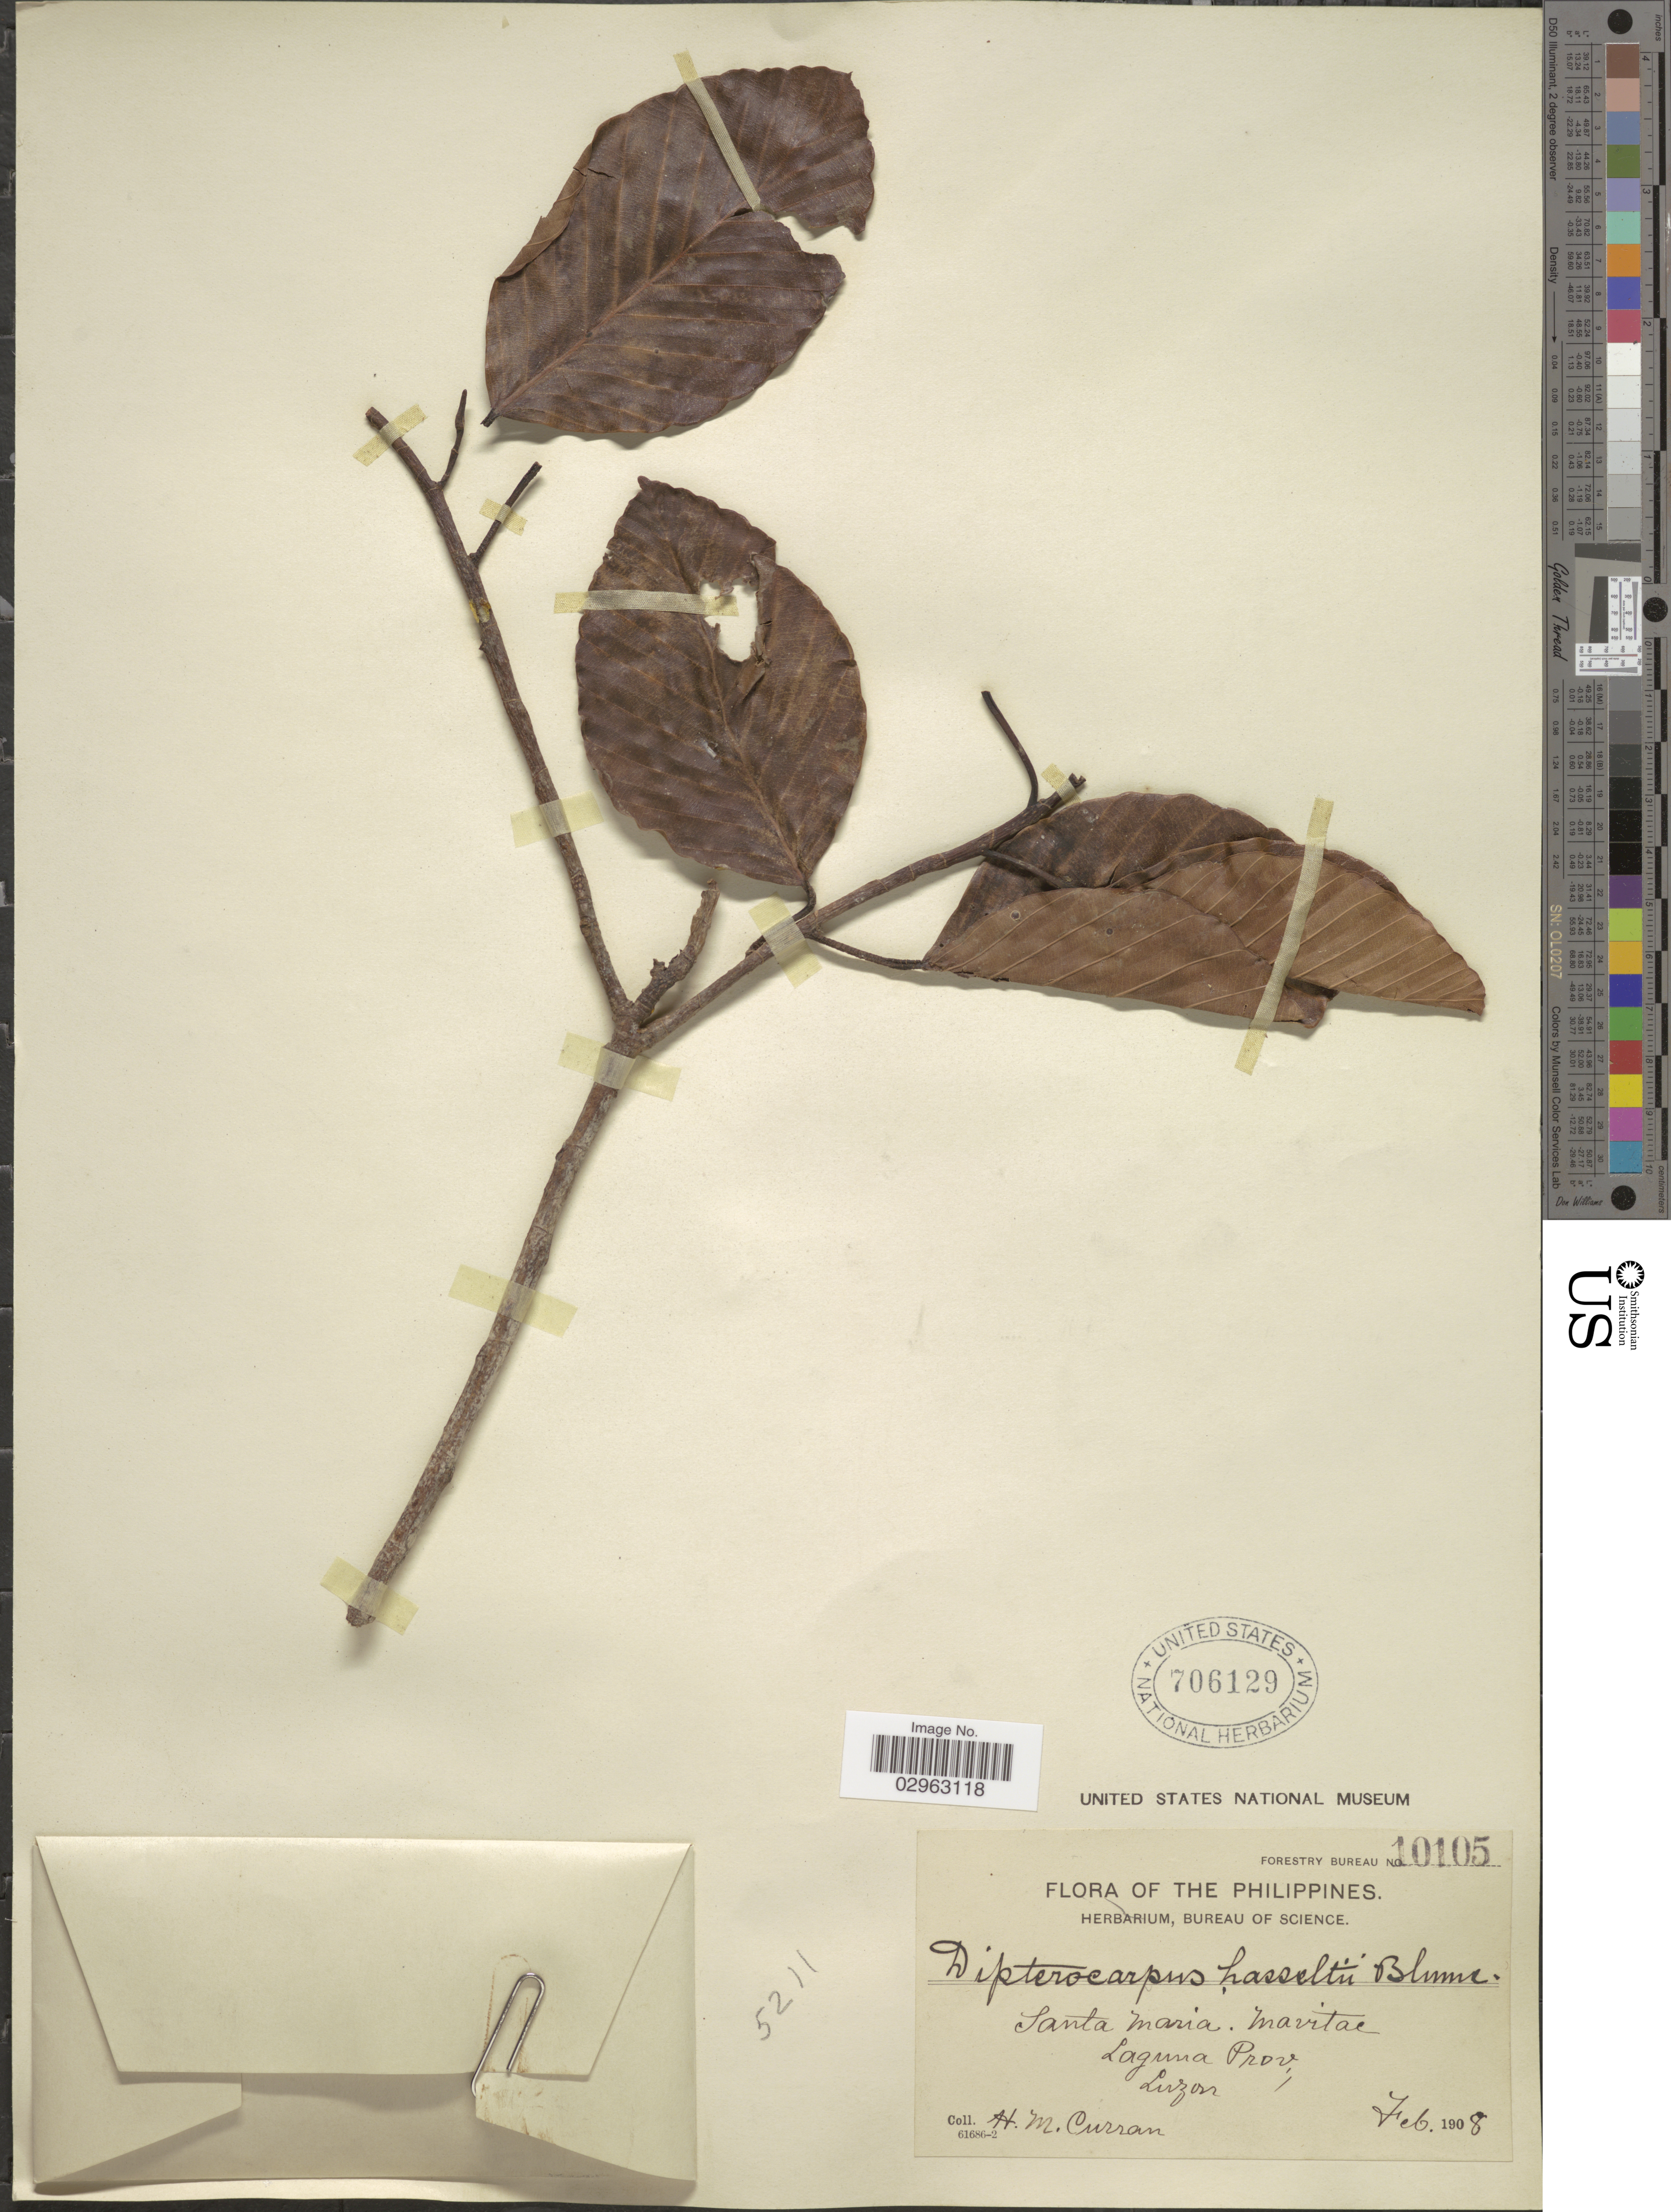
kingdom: Plantae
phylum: Tracheophyta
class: Magnoliopsida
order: Malvales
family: Dipterocarpaceae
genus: Dipterocarpus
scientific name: Dipterocarpus hasseltii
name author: Blume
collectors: H. M. Curran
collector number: Forestry Bureau 10105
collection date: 1908-02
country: Philippines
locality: Santa Maria. Mavitac, Laguna Prov., Luzon.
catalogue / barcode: US 706129